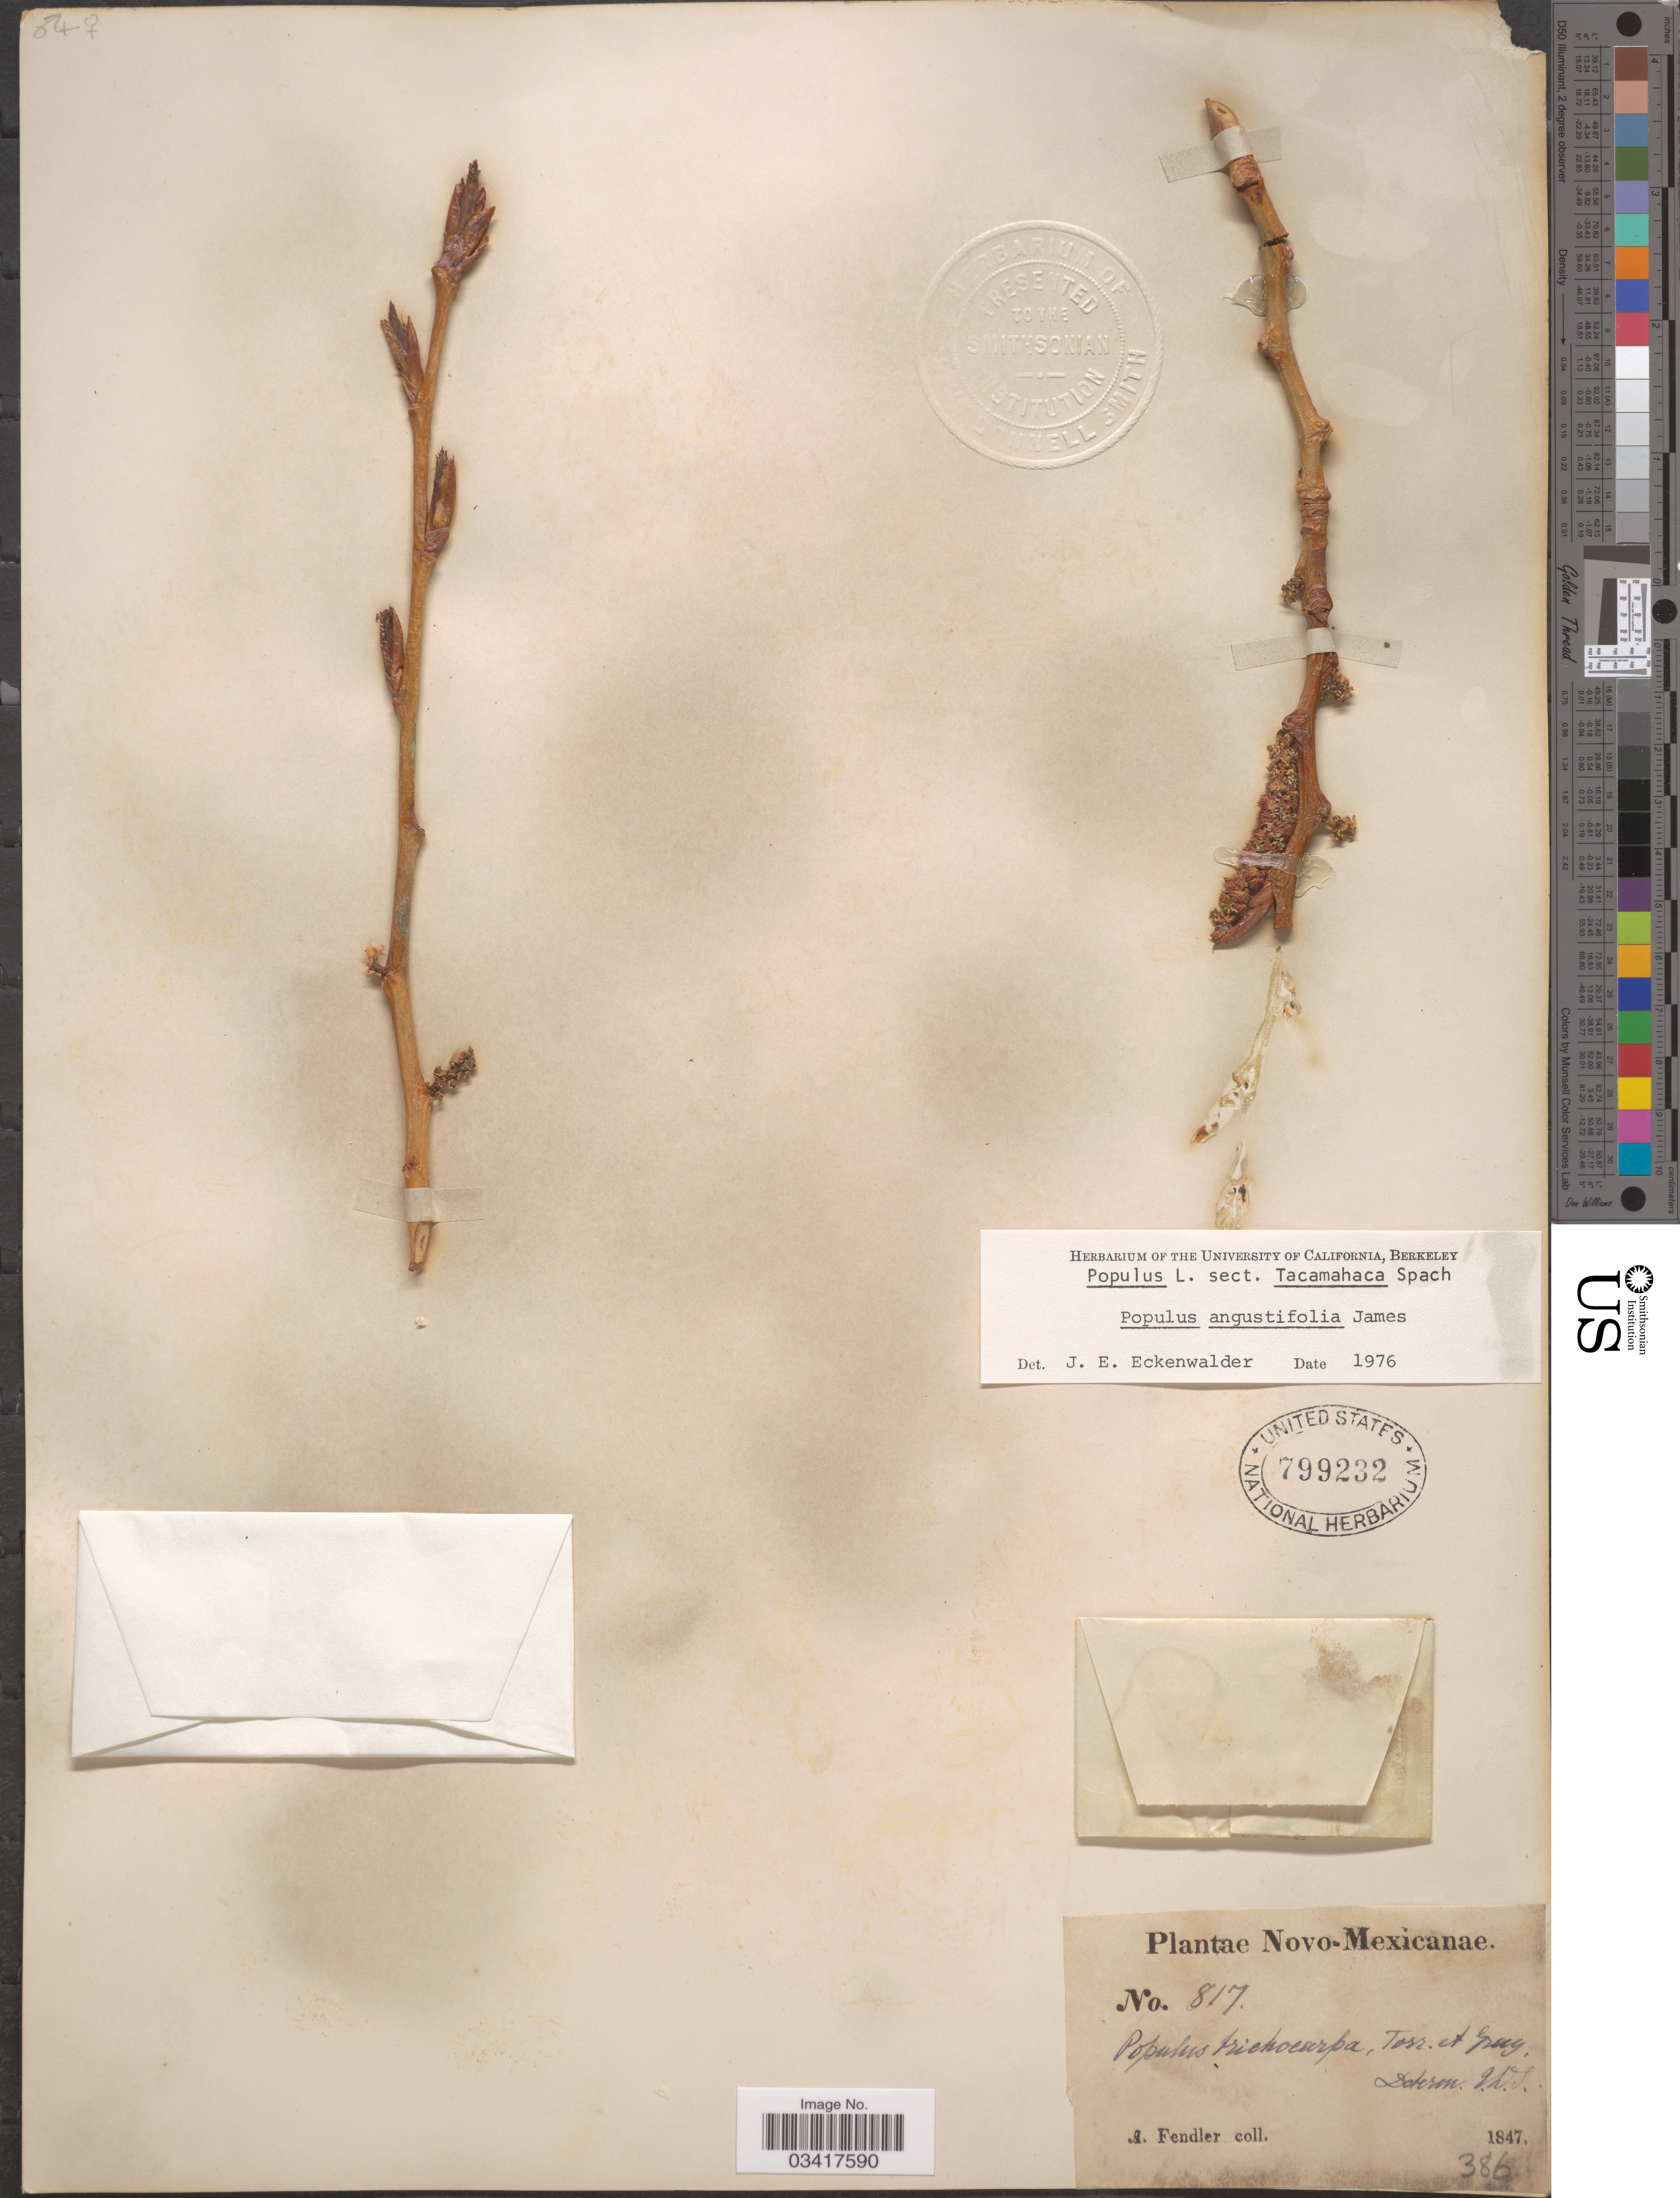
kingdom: Plantae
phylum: Tracheophyta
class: Magnoliopsida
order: Malpighiales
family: Salicaceae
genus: Populus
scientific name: Populus angustifolia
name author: E. James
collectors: A. Fendler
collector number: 817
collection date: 1847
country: United States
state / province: New Mexico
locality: Novo-Mexicanae.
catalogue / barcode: US 799232